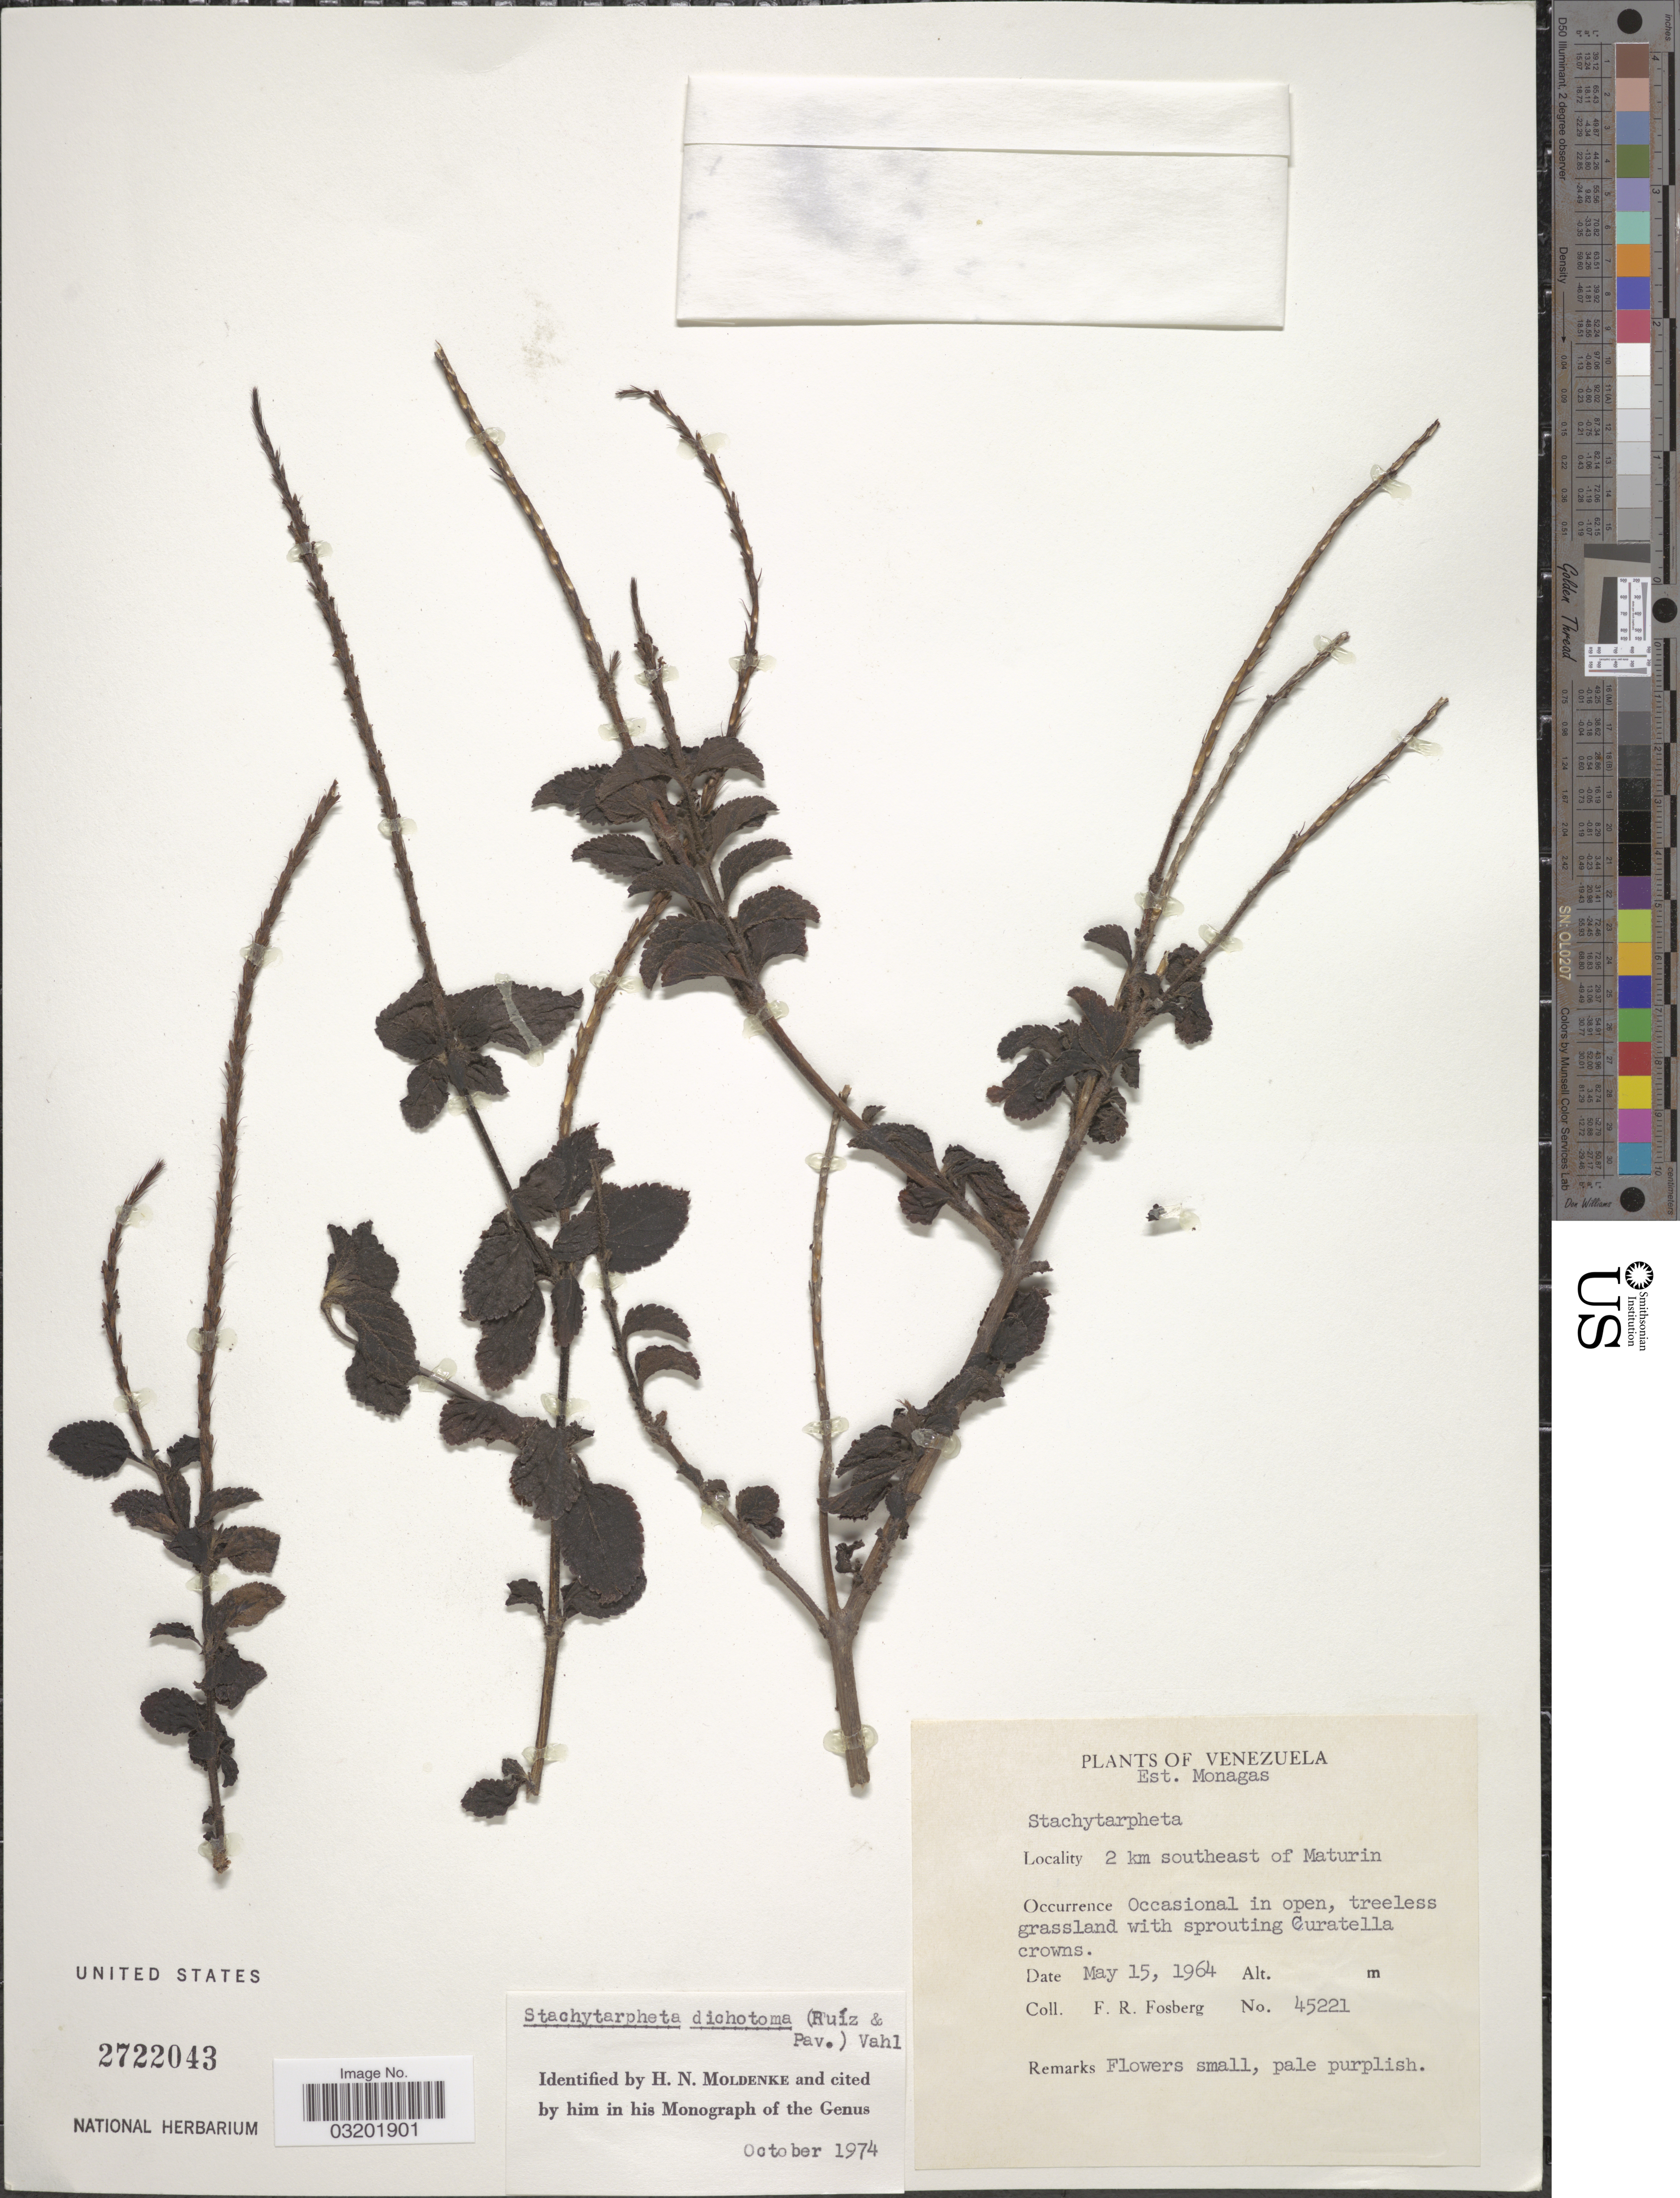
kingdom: Plantae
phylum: Tracheophyta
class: Magnoliopsida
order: Lamiales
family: Verbenaceae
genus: Stachytarpheta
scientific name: Stachytarpheta dichotoma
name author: (Ruiz & Pav.) Vahl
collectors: F. R. Fosberg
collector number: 45221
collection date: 1964-05-15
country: Venezuela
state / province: Monagas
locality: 2 km southeast of Maturin.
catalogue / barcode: US 2722043